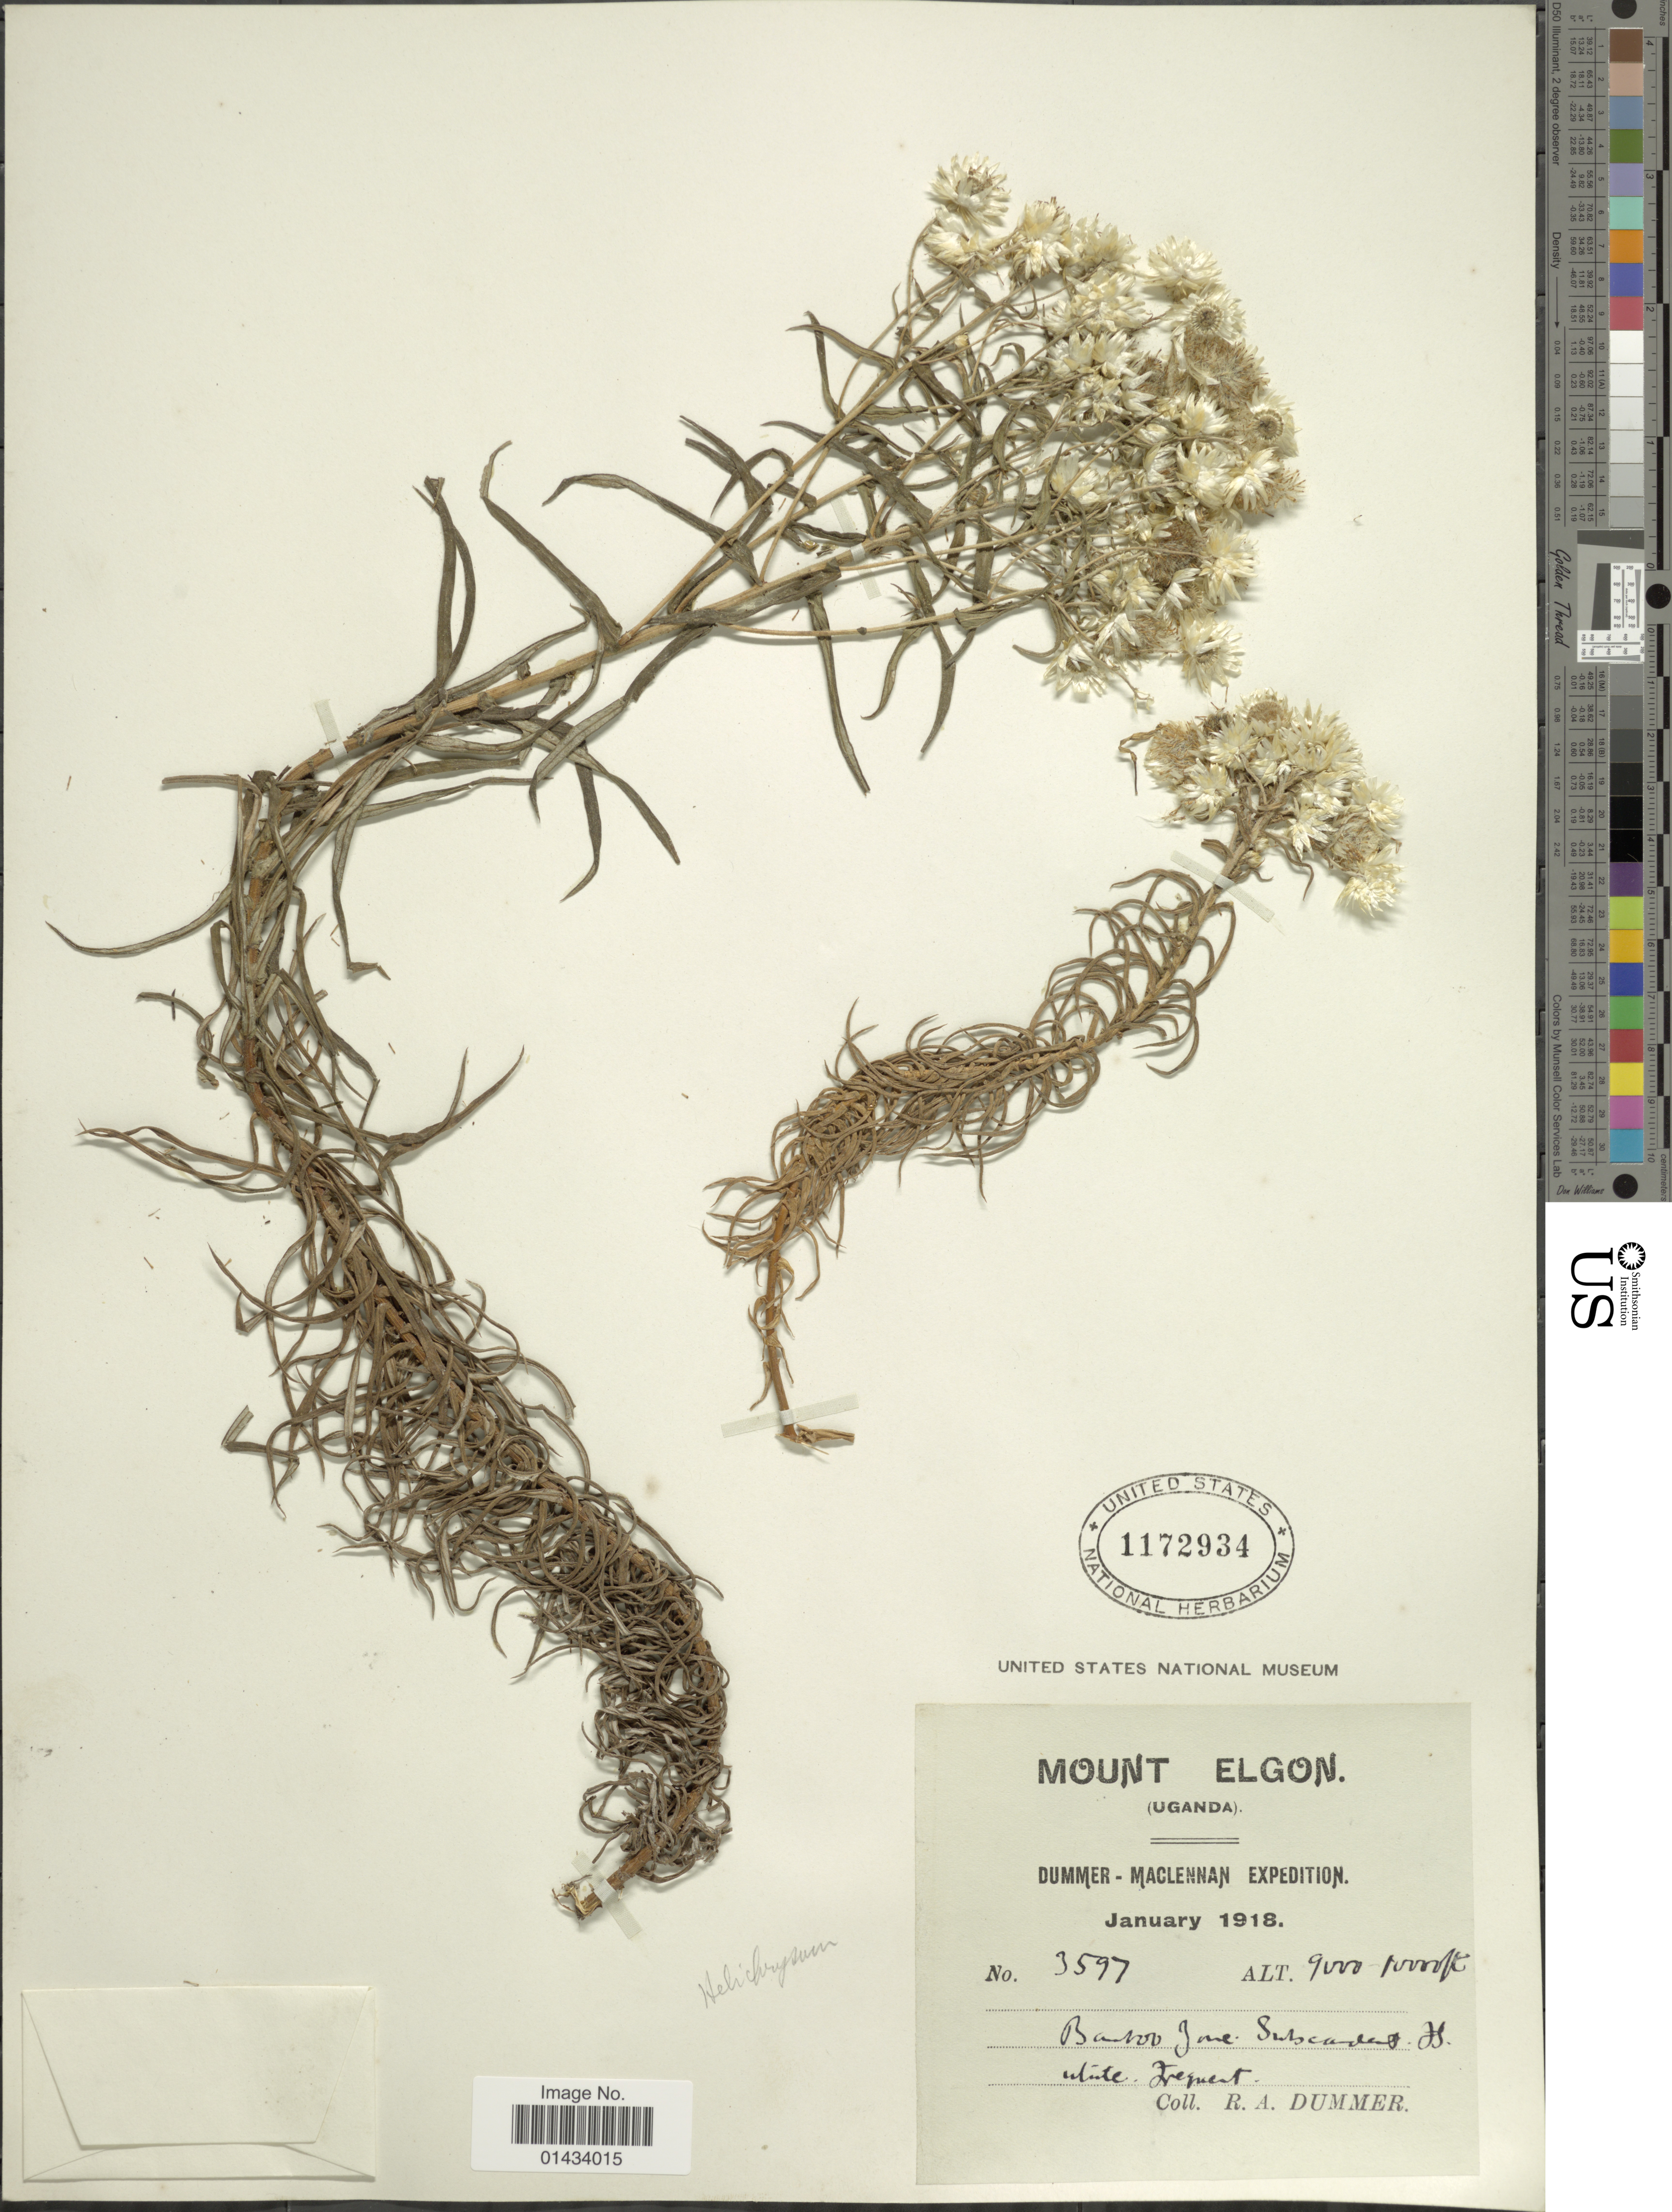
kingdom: Plantae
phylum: Tracheophyta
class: Magnoliopsida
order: Asterales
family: Asteraceae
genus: Helichrysum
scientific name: Helichrysum sp.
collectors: R. Dümmer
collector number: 3597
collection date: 1918-01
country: Uganda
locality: Mount Elgon, Bamboo Zone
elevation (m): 2743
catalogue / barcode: US 1172934